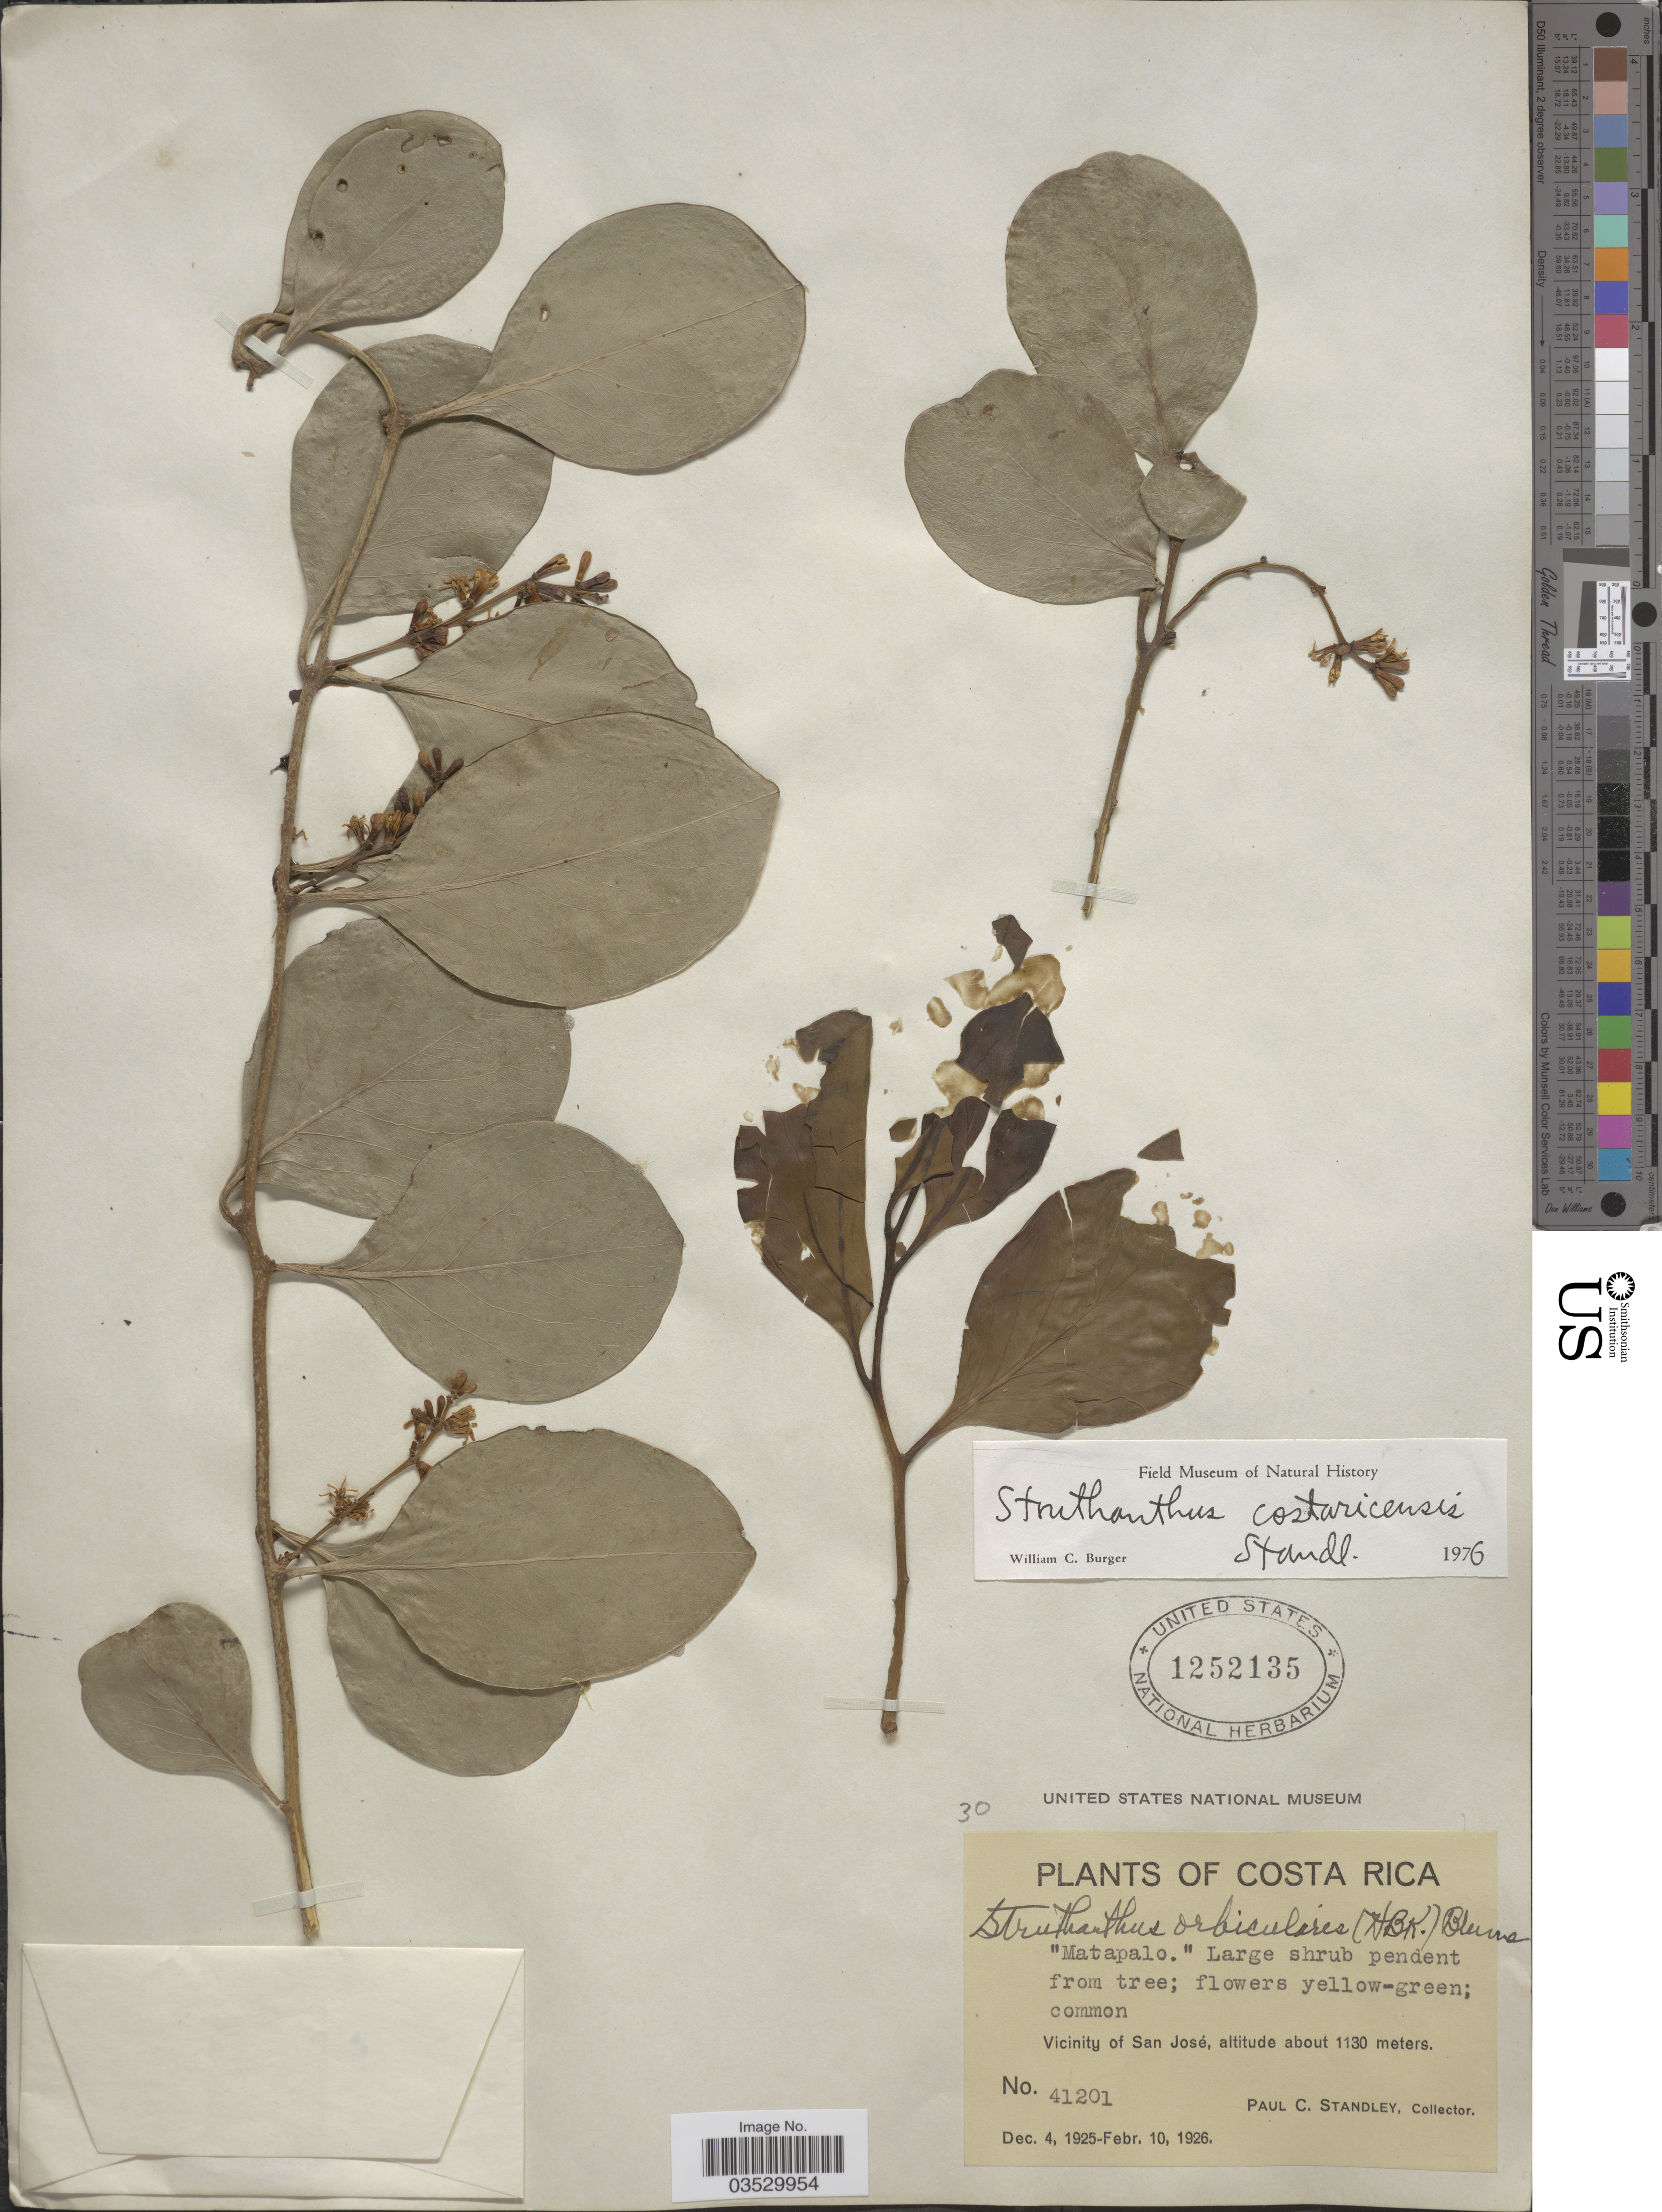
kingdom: Plantae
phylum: Tracheophyta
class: Magnoliopsida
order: Santalales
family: Loranthaceae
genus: Struthanthus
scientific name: Struthanthus costaricensis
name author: Standl.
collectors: P. C. Standley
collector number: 41201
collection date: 1925-12-04/1926-02-10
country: Costa Rica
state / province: San José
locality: Vicinity of San José.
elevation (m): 1130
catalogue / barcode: US 1252135